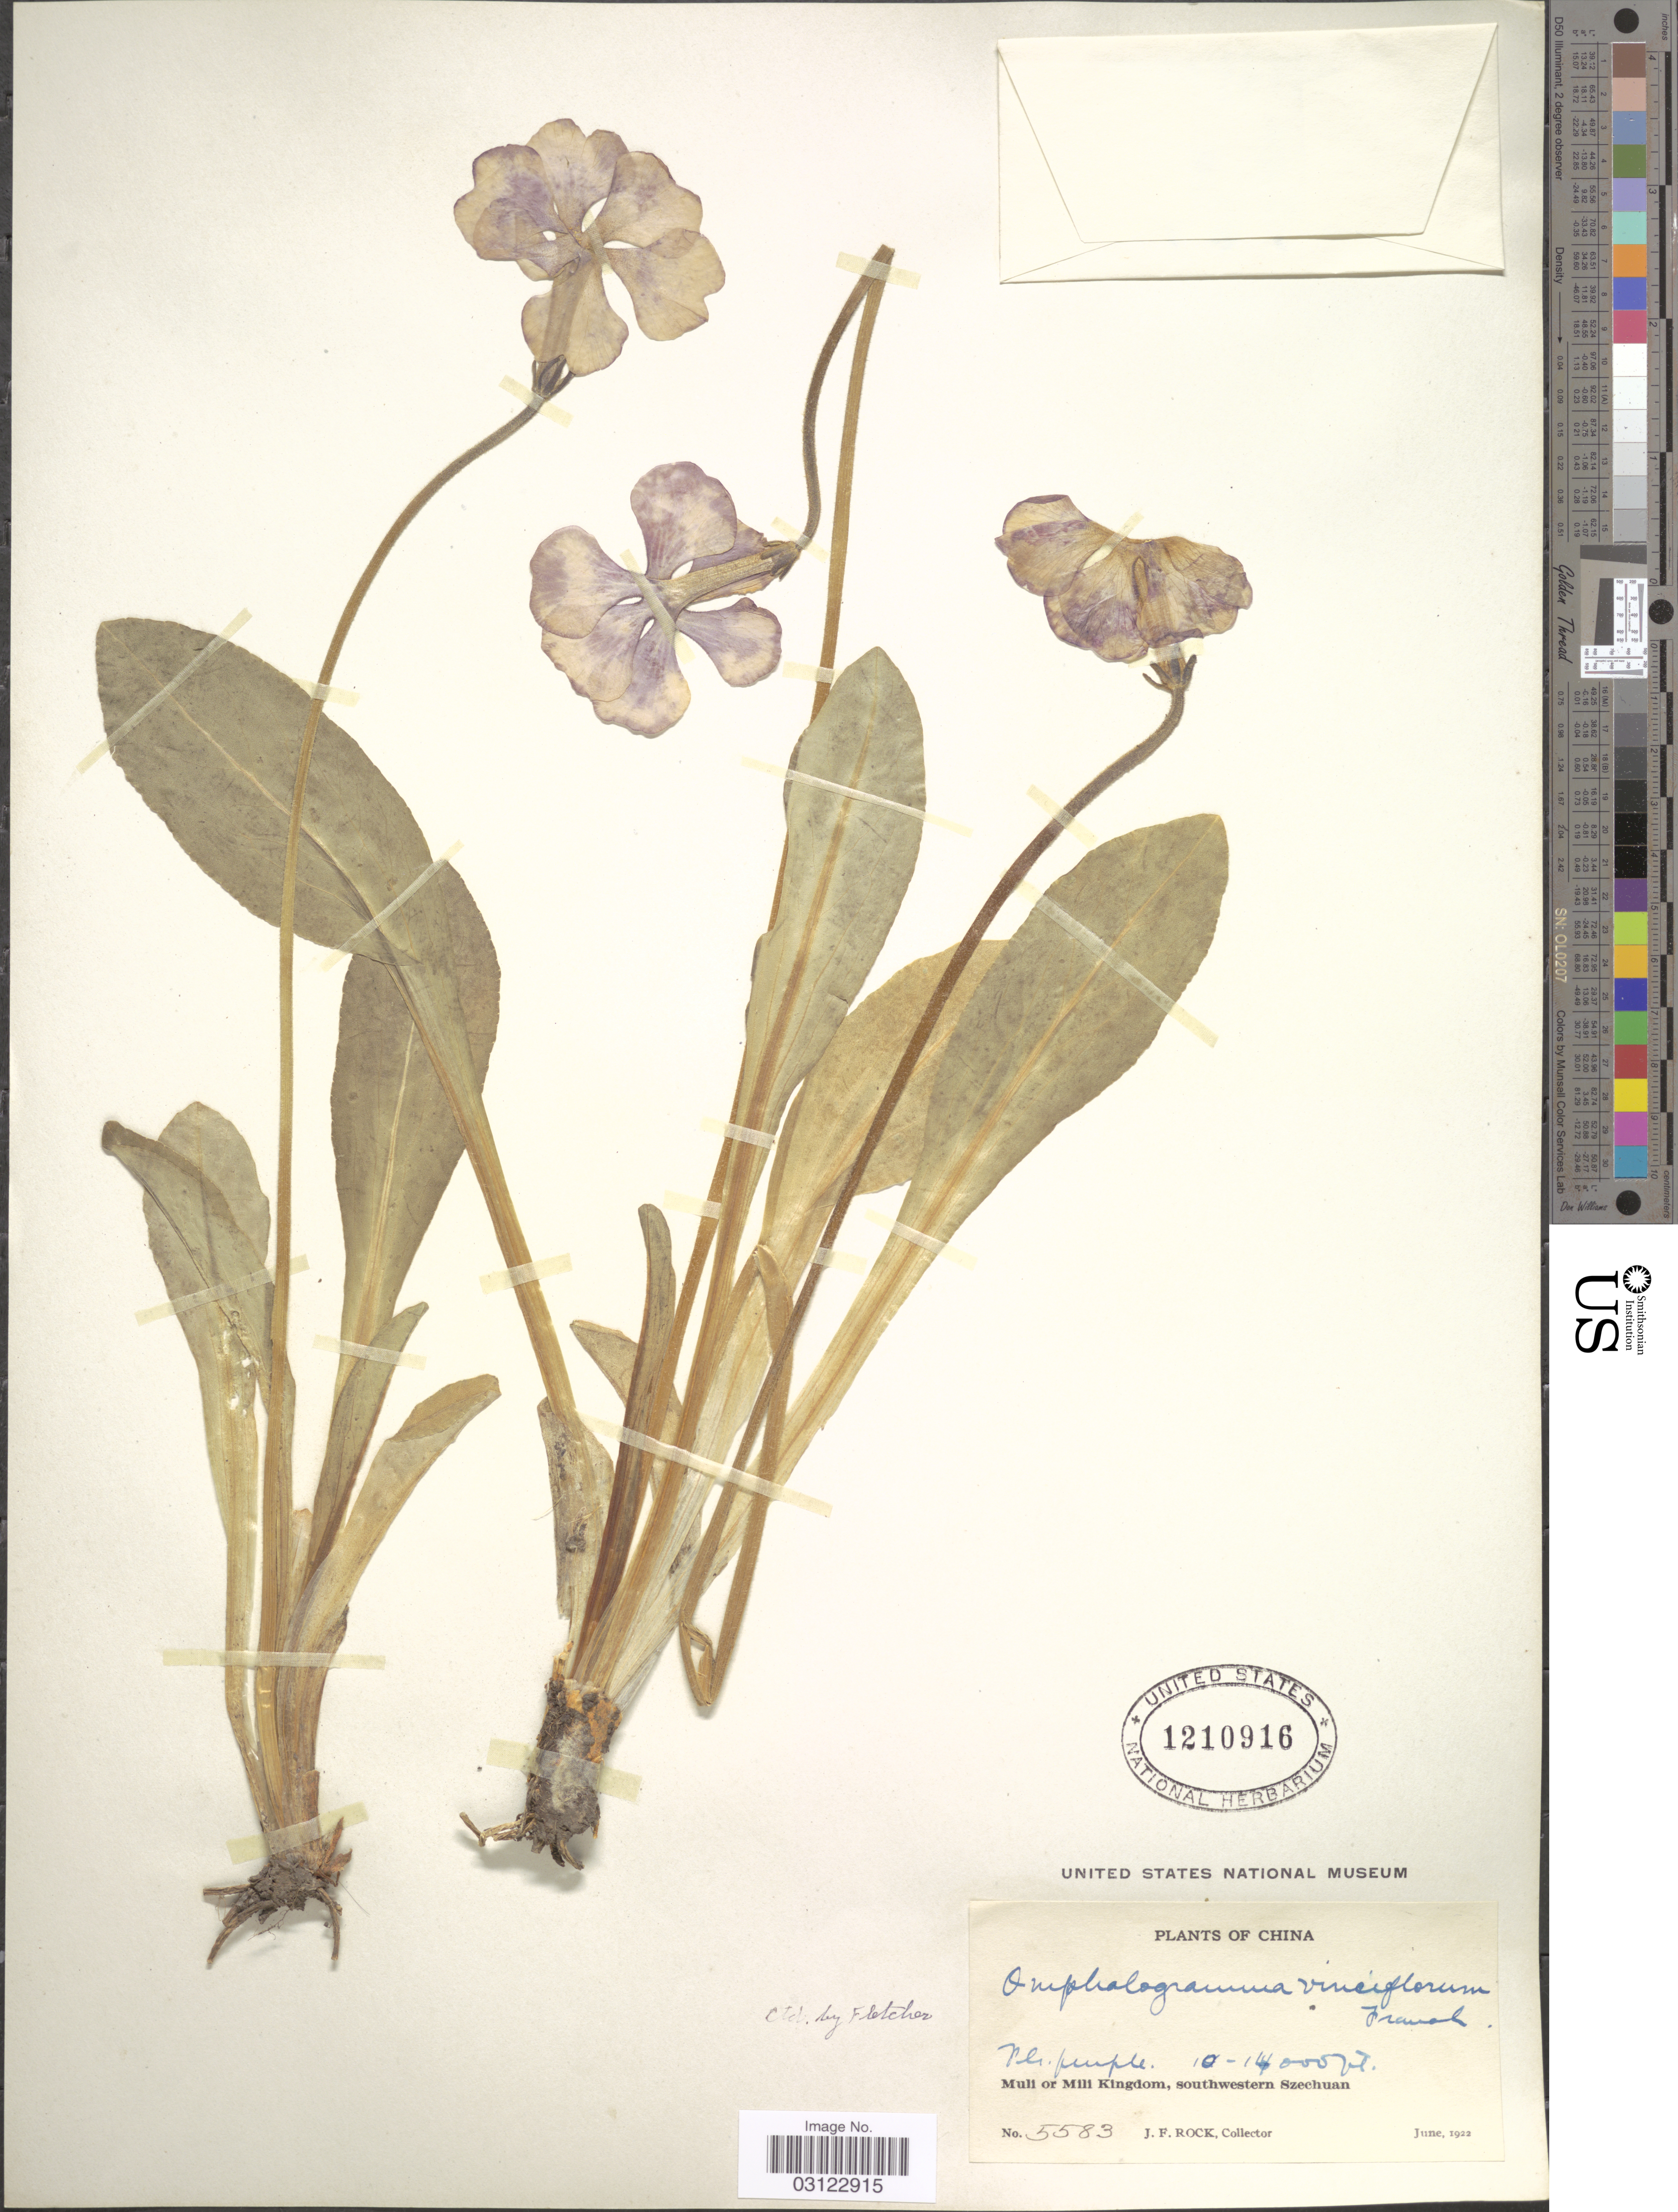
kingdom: Plantae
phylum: Tracheophyta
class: Magnoliopsida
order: Ericales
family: Primulaceae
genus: Omphalogramma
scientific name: Omphalogramma vinciflorum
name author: (Franch.) Franch.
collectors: J. Rock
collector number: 5583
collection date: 1922-06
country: China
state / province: Sichuan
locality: Muli or Mili Kingdom, southwestern Szechuan.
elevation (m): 3048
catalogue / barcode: US 1210916